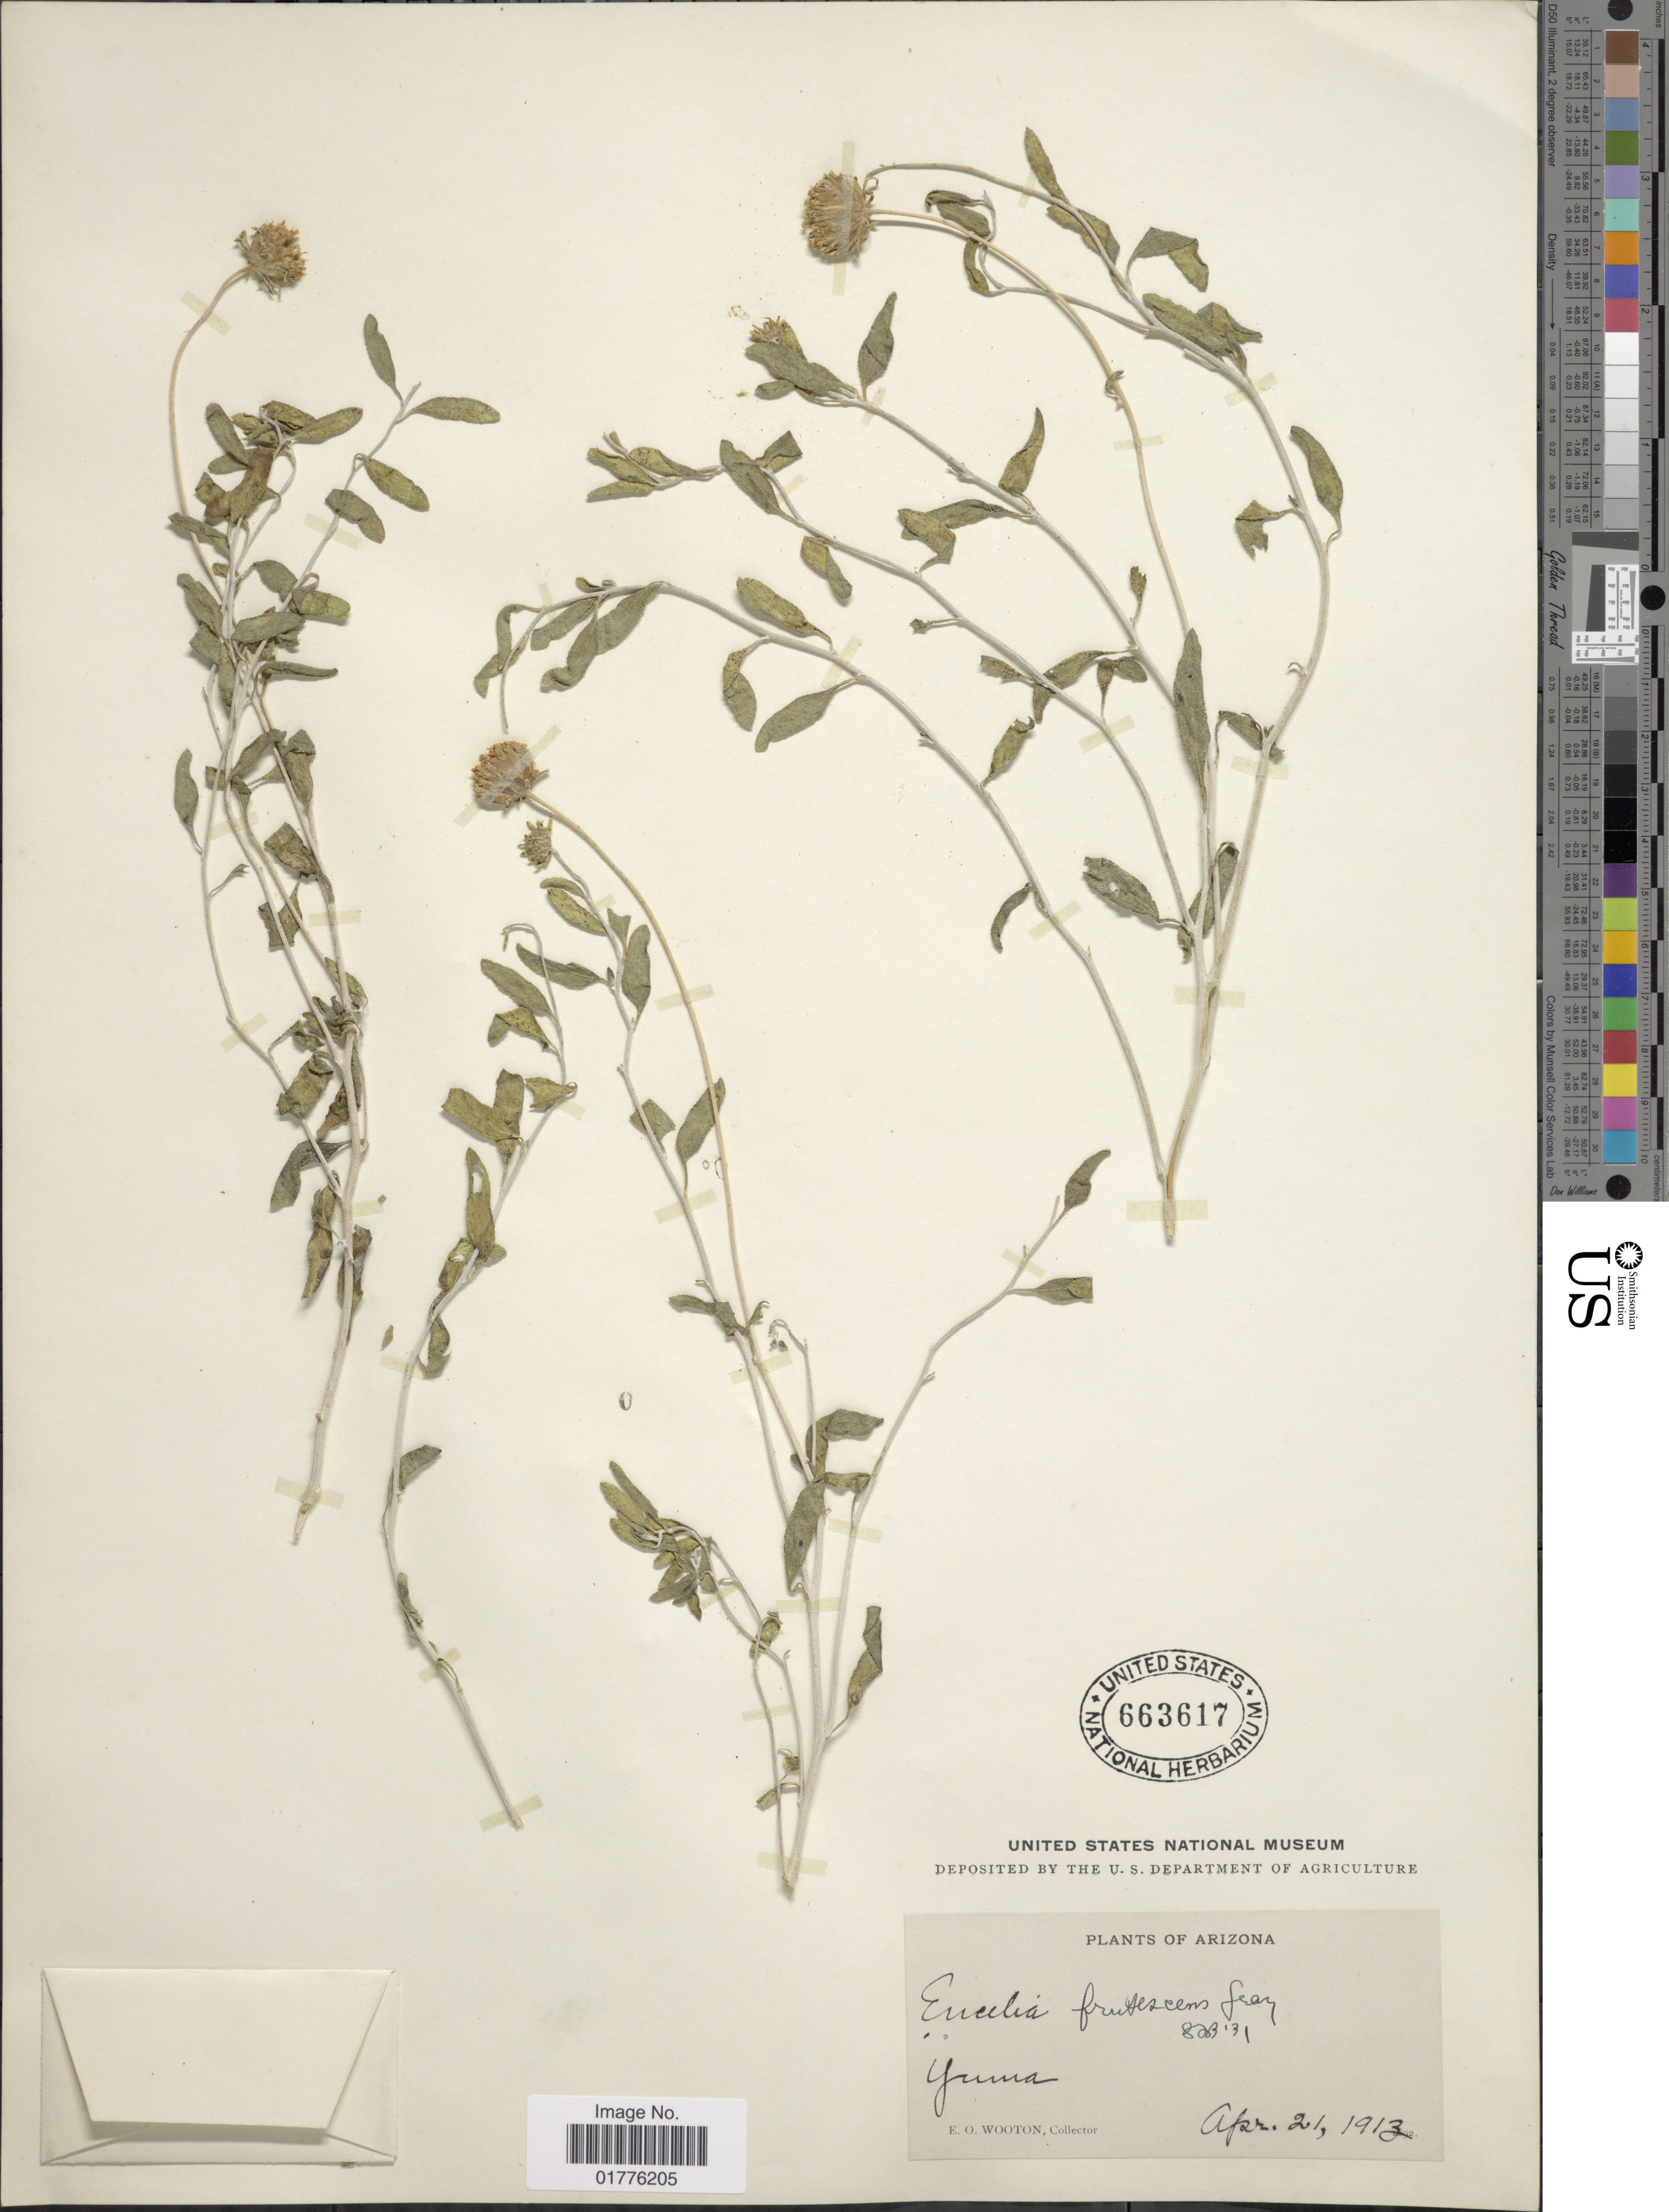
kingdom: Plantae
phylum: Tracheophyta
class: Magnoliopsida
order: Asterales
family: Asteraceae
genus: Encelia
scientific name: Encelia frutescens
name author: (A. Gray) A. Gray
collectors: E. O. Wooton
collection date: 1913-04-21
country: United States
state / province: Arizona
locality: Arizona. Yuma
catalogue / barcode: US 663617